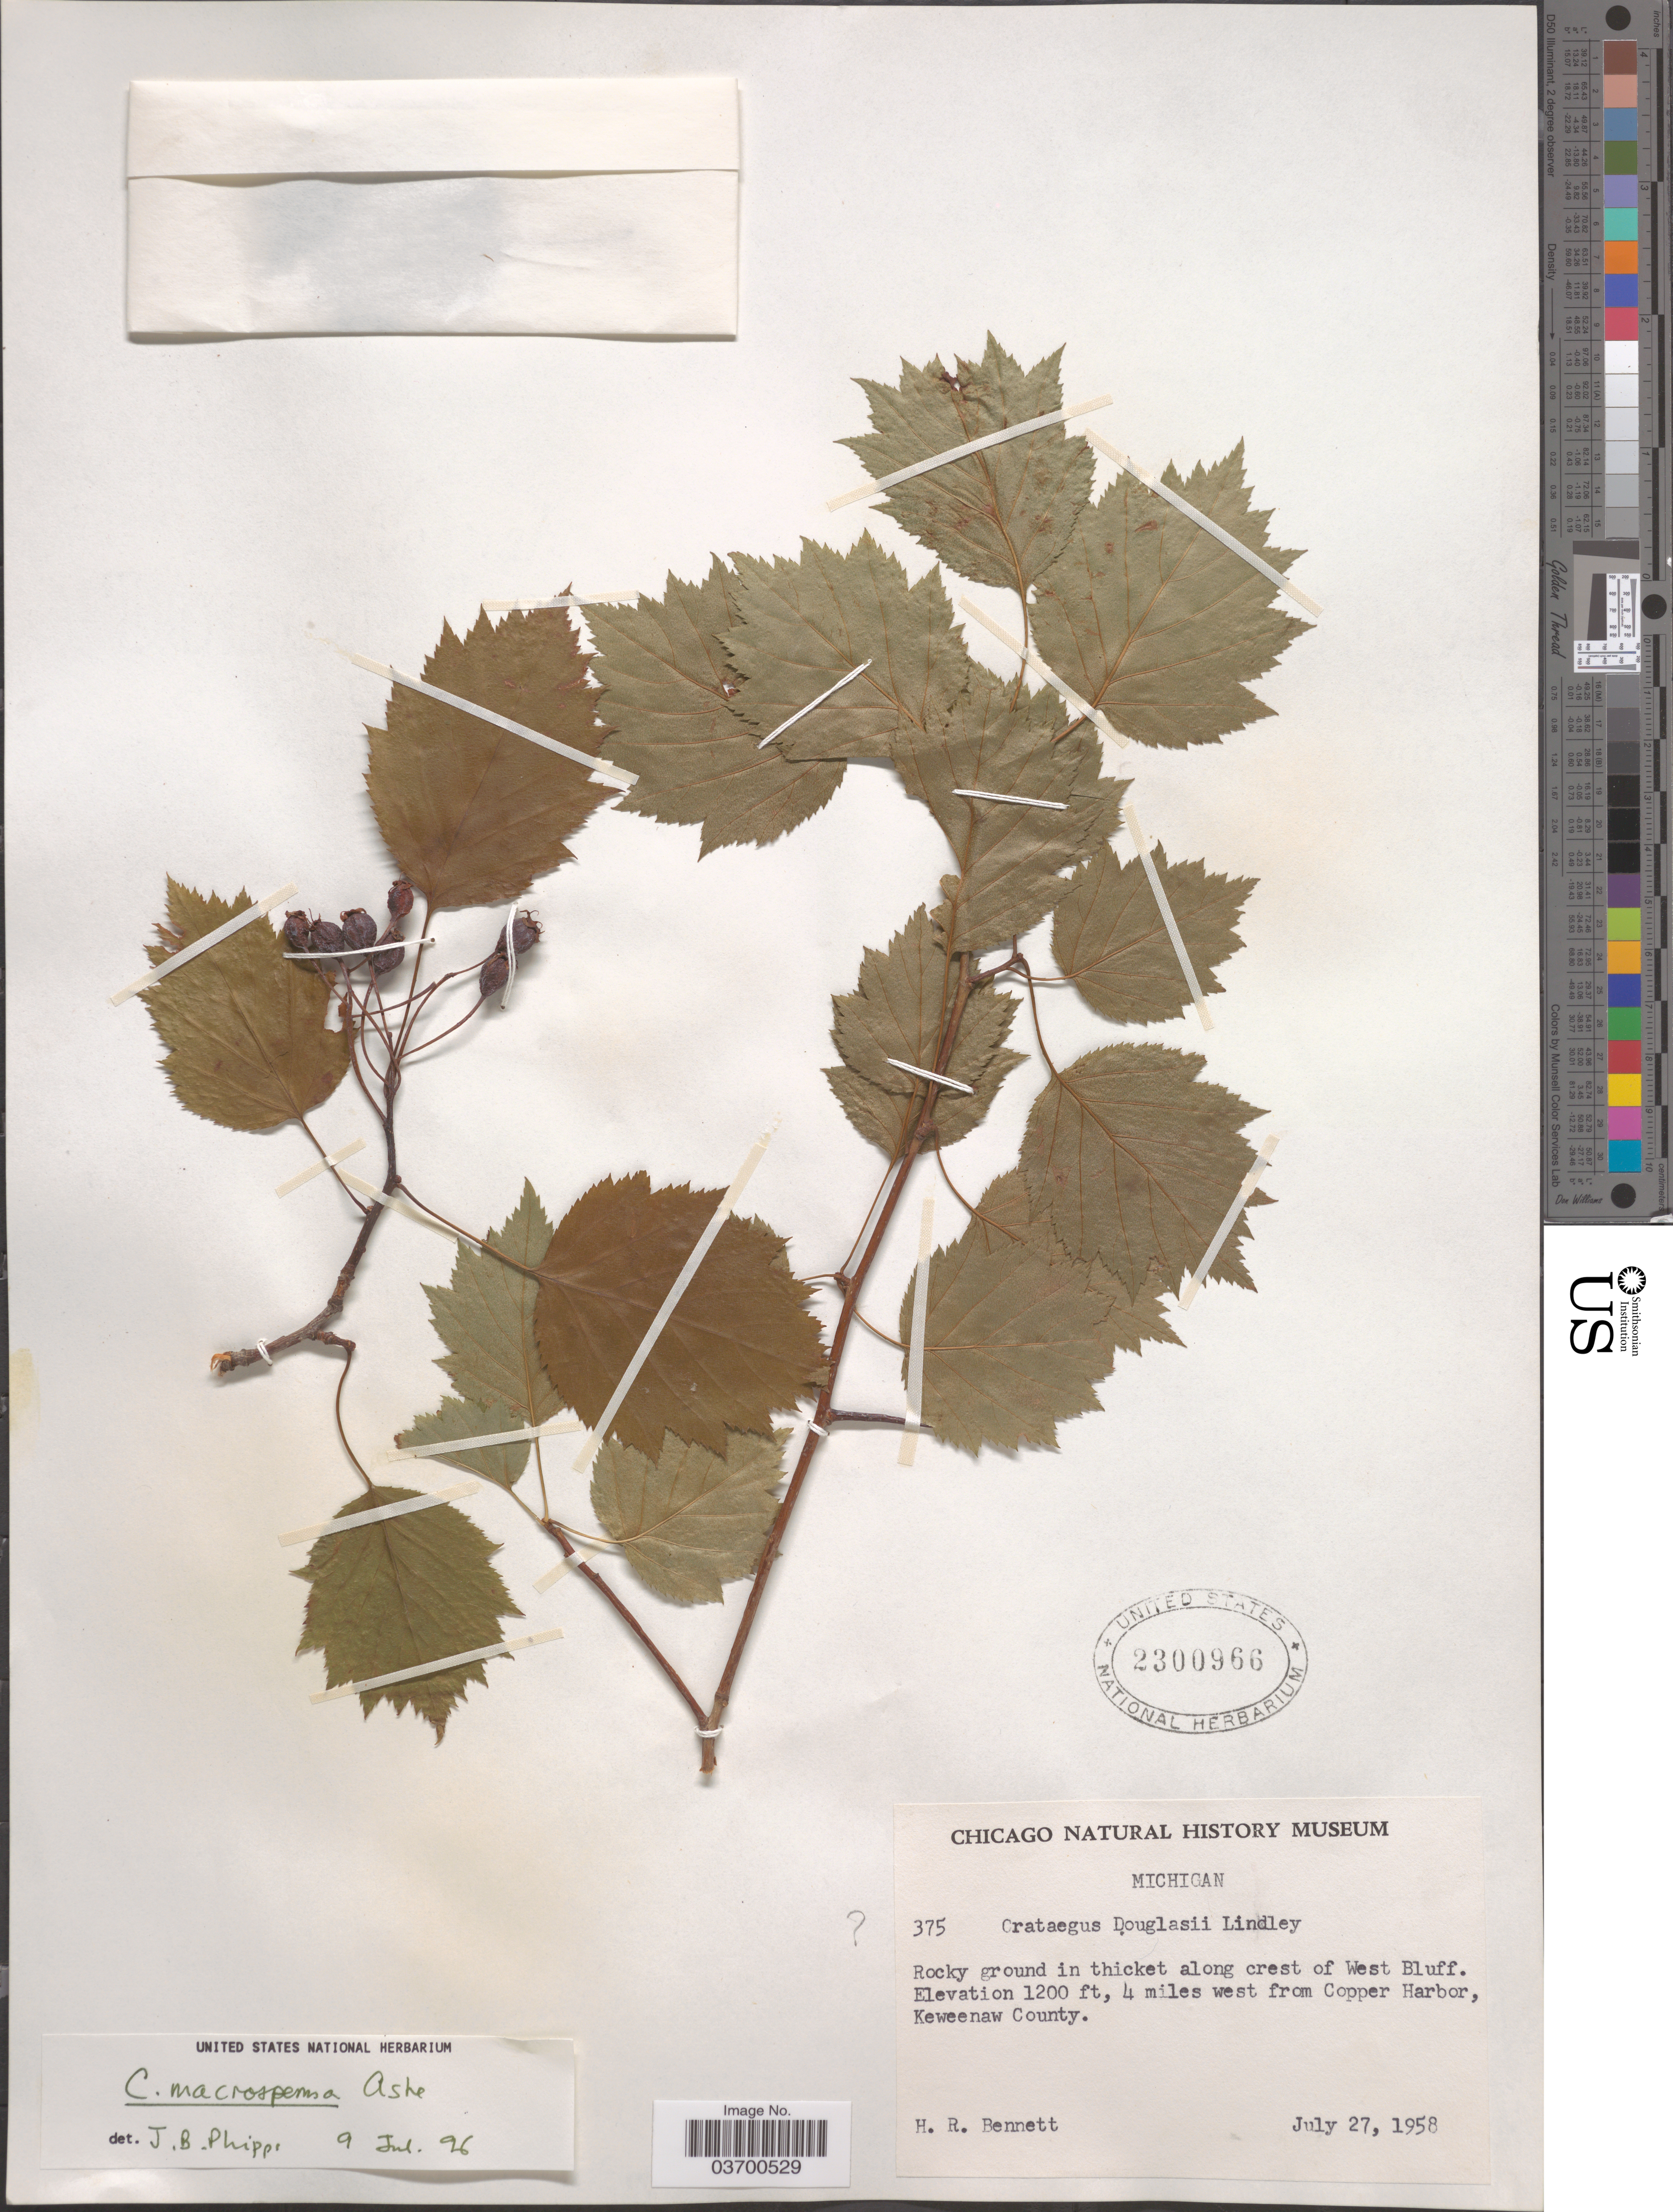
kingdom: Plantae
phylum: Tracheophyta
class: Magnoliopsida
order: Rosales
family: Rosaceae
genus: Crataegus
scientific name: Crataegus macrosperma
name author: Ashe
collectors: H. R. Bennett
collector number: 375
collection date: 1958-07-27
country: United States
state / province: Michigan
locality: Along crest of West Bluff. 4 miles west from Copper Harbor, Keweenaw County.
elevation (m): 366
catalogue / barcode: US 2300966